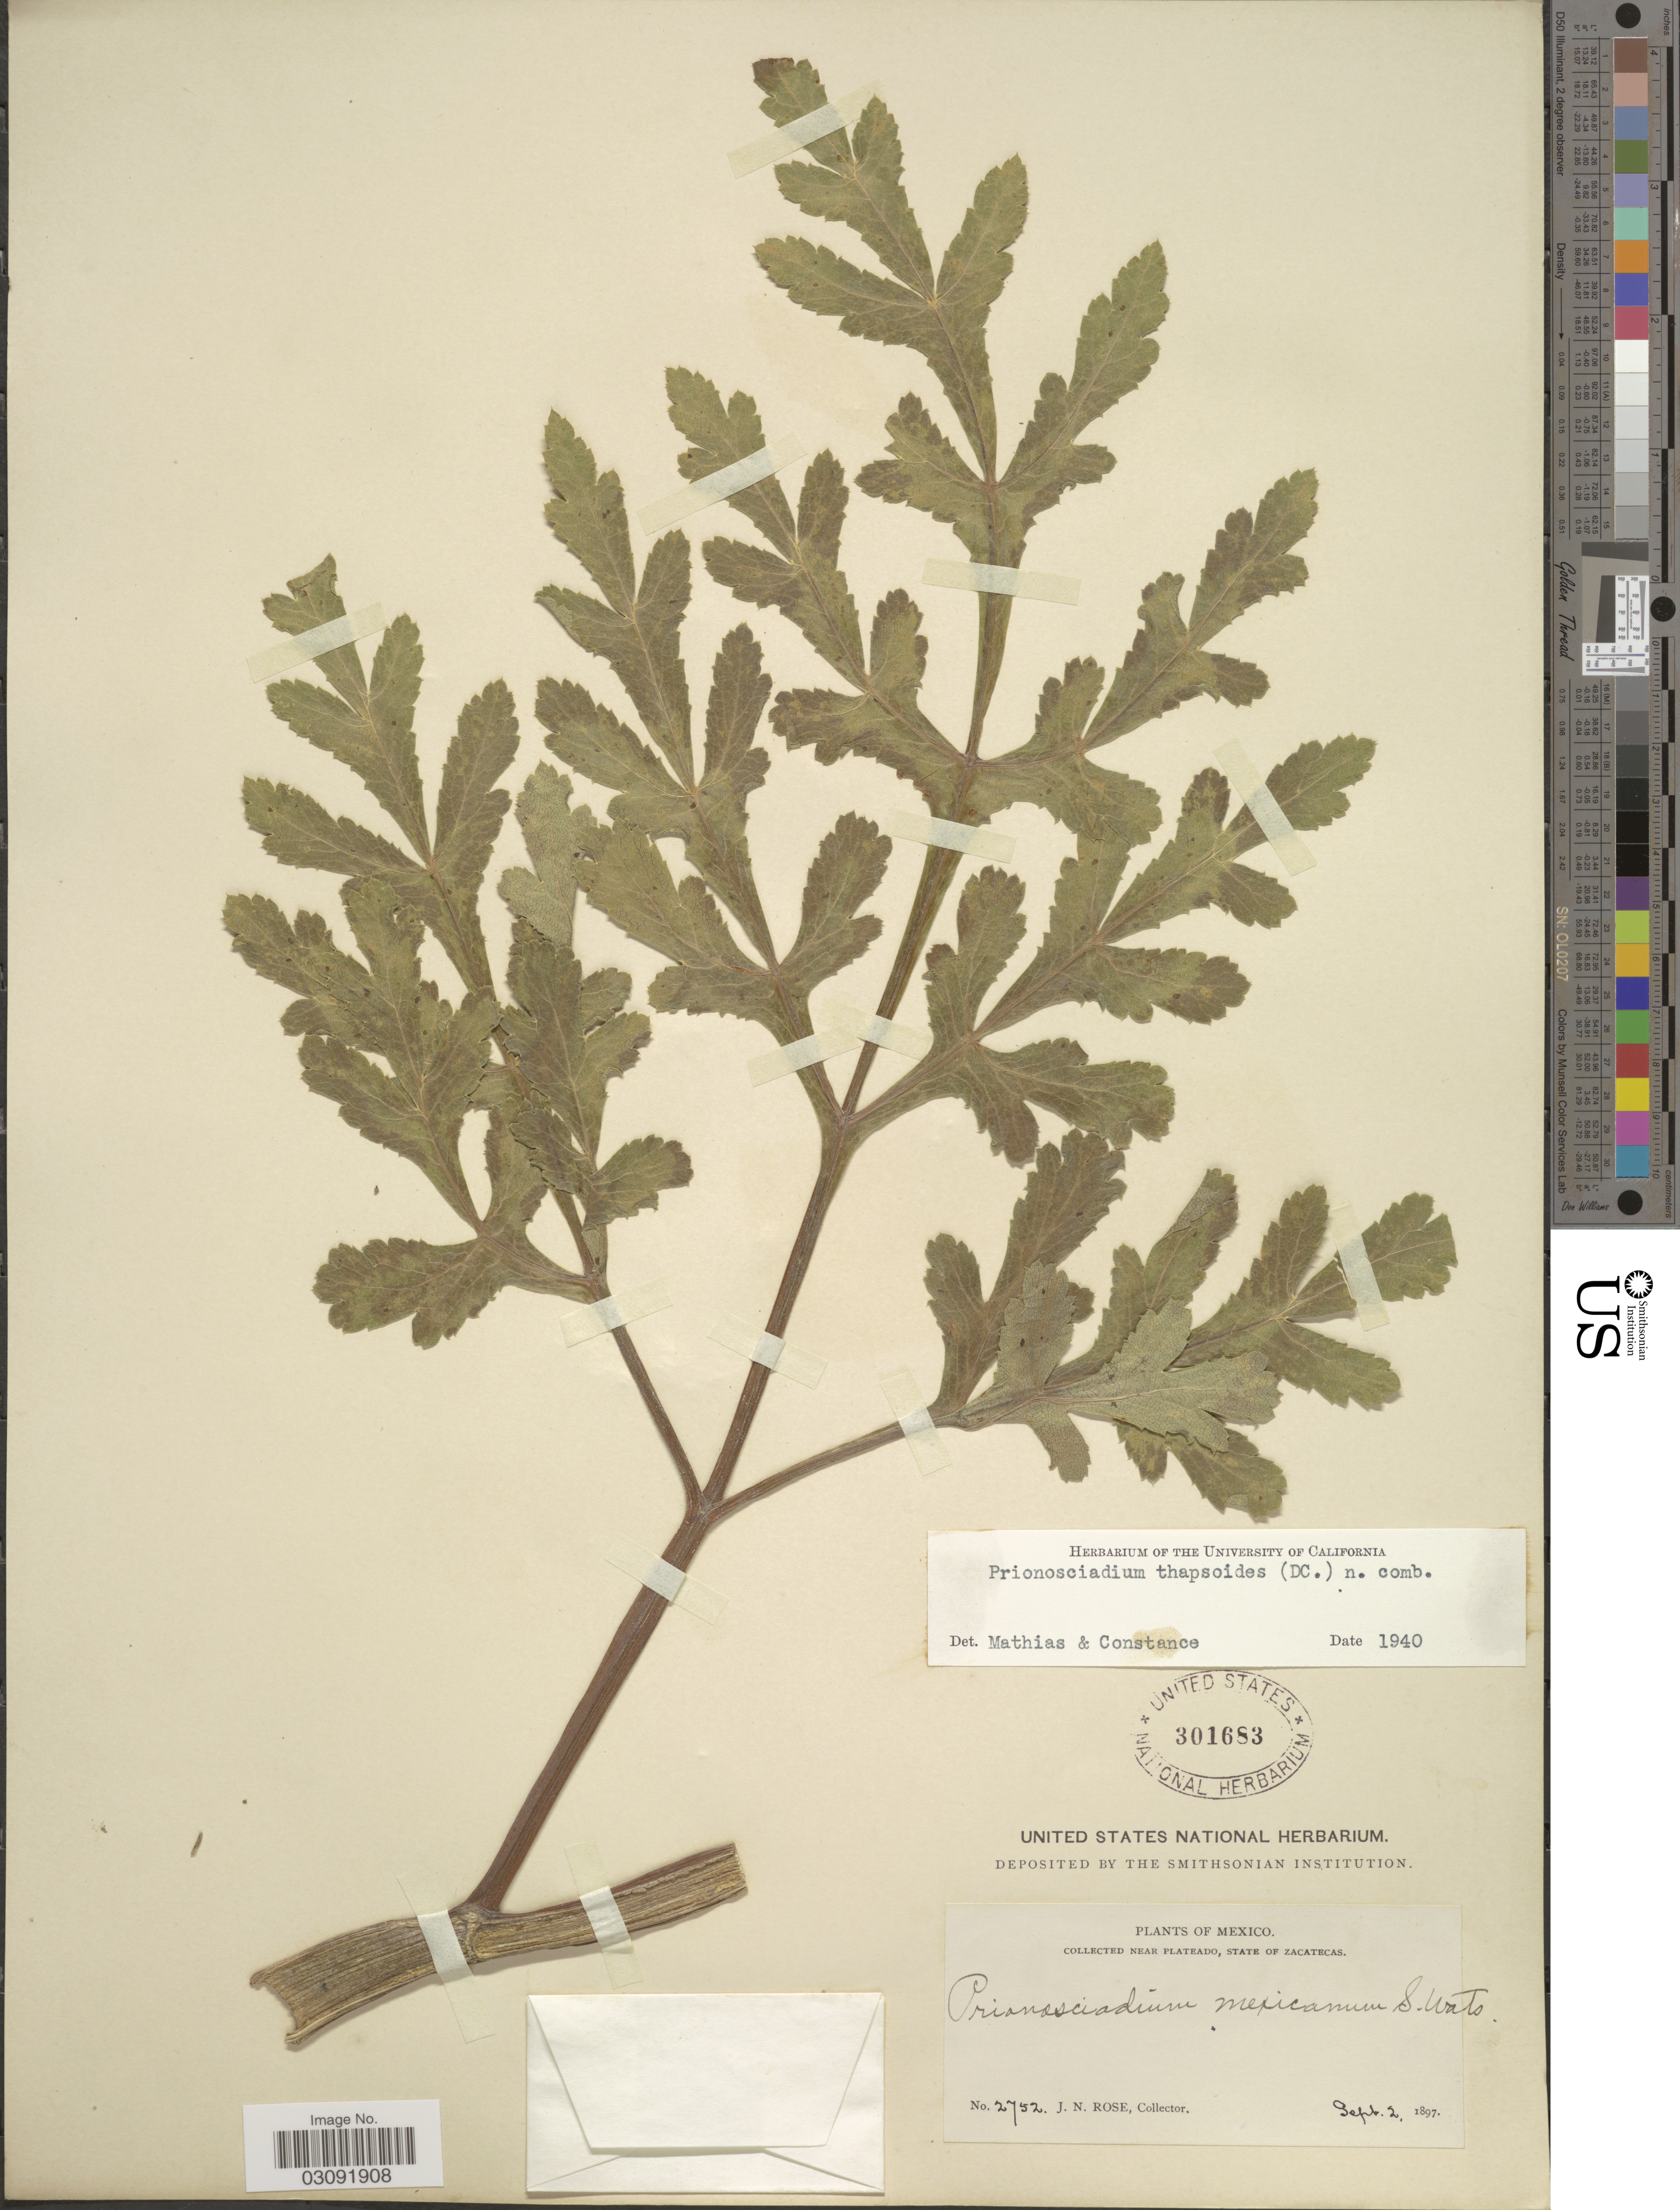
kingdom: Plantae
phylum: Tracheophyta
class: Magnoliopsida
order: Apiales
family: Apiaceae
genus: Prionosciadium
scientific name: Prionosciadium thapsoides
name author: (DC.)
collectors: J. N. Rose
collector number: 2752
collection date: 1897-09-02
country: Mexico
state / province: Zacatecas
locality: Near Plateado.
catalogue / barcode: US 301683